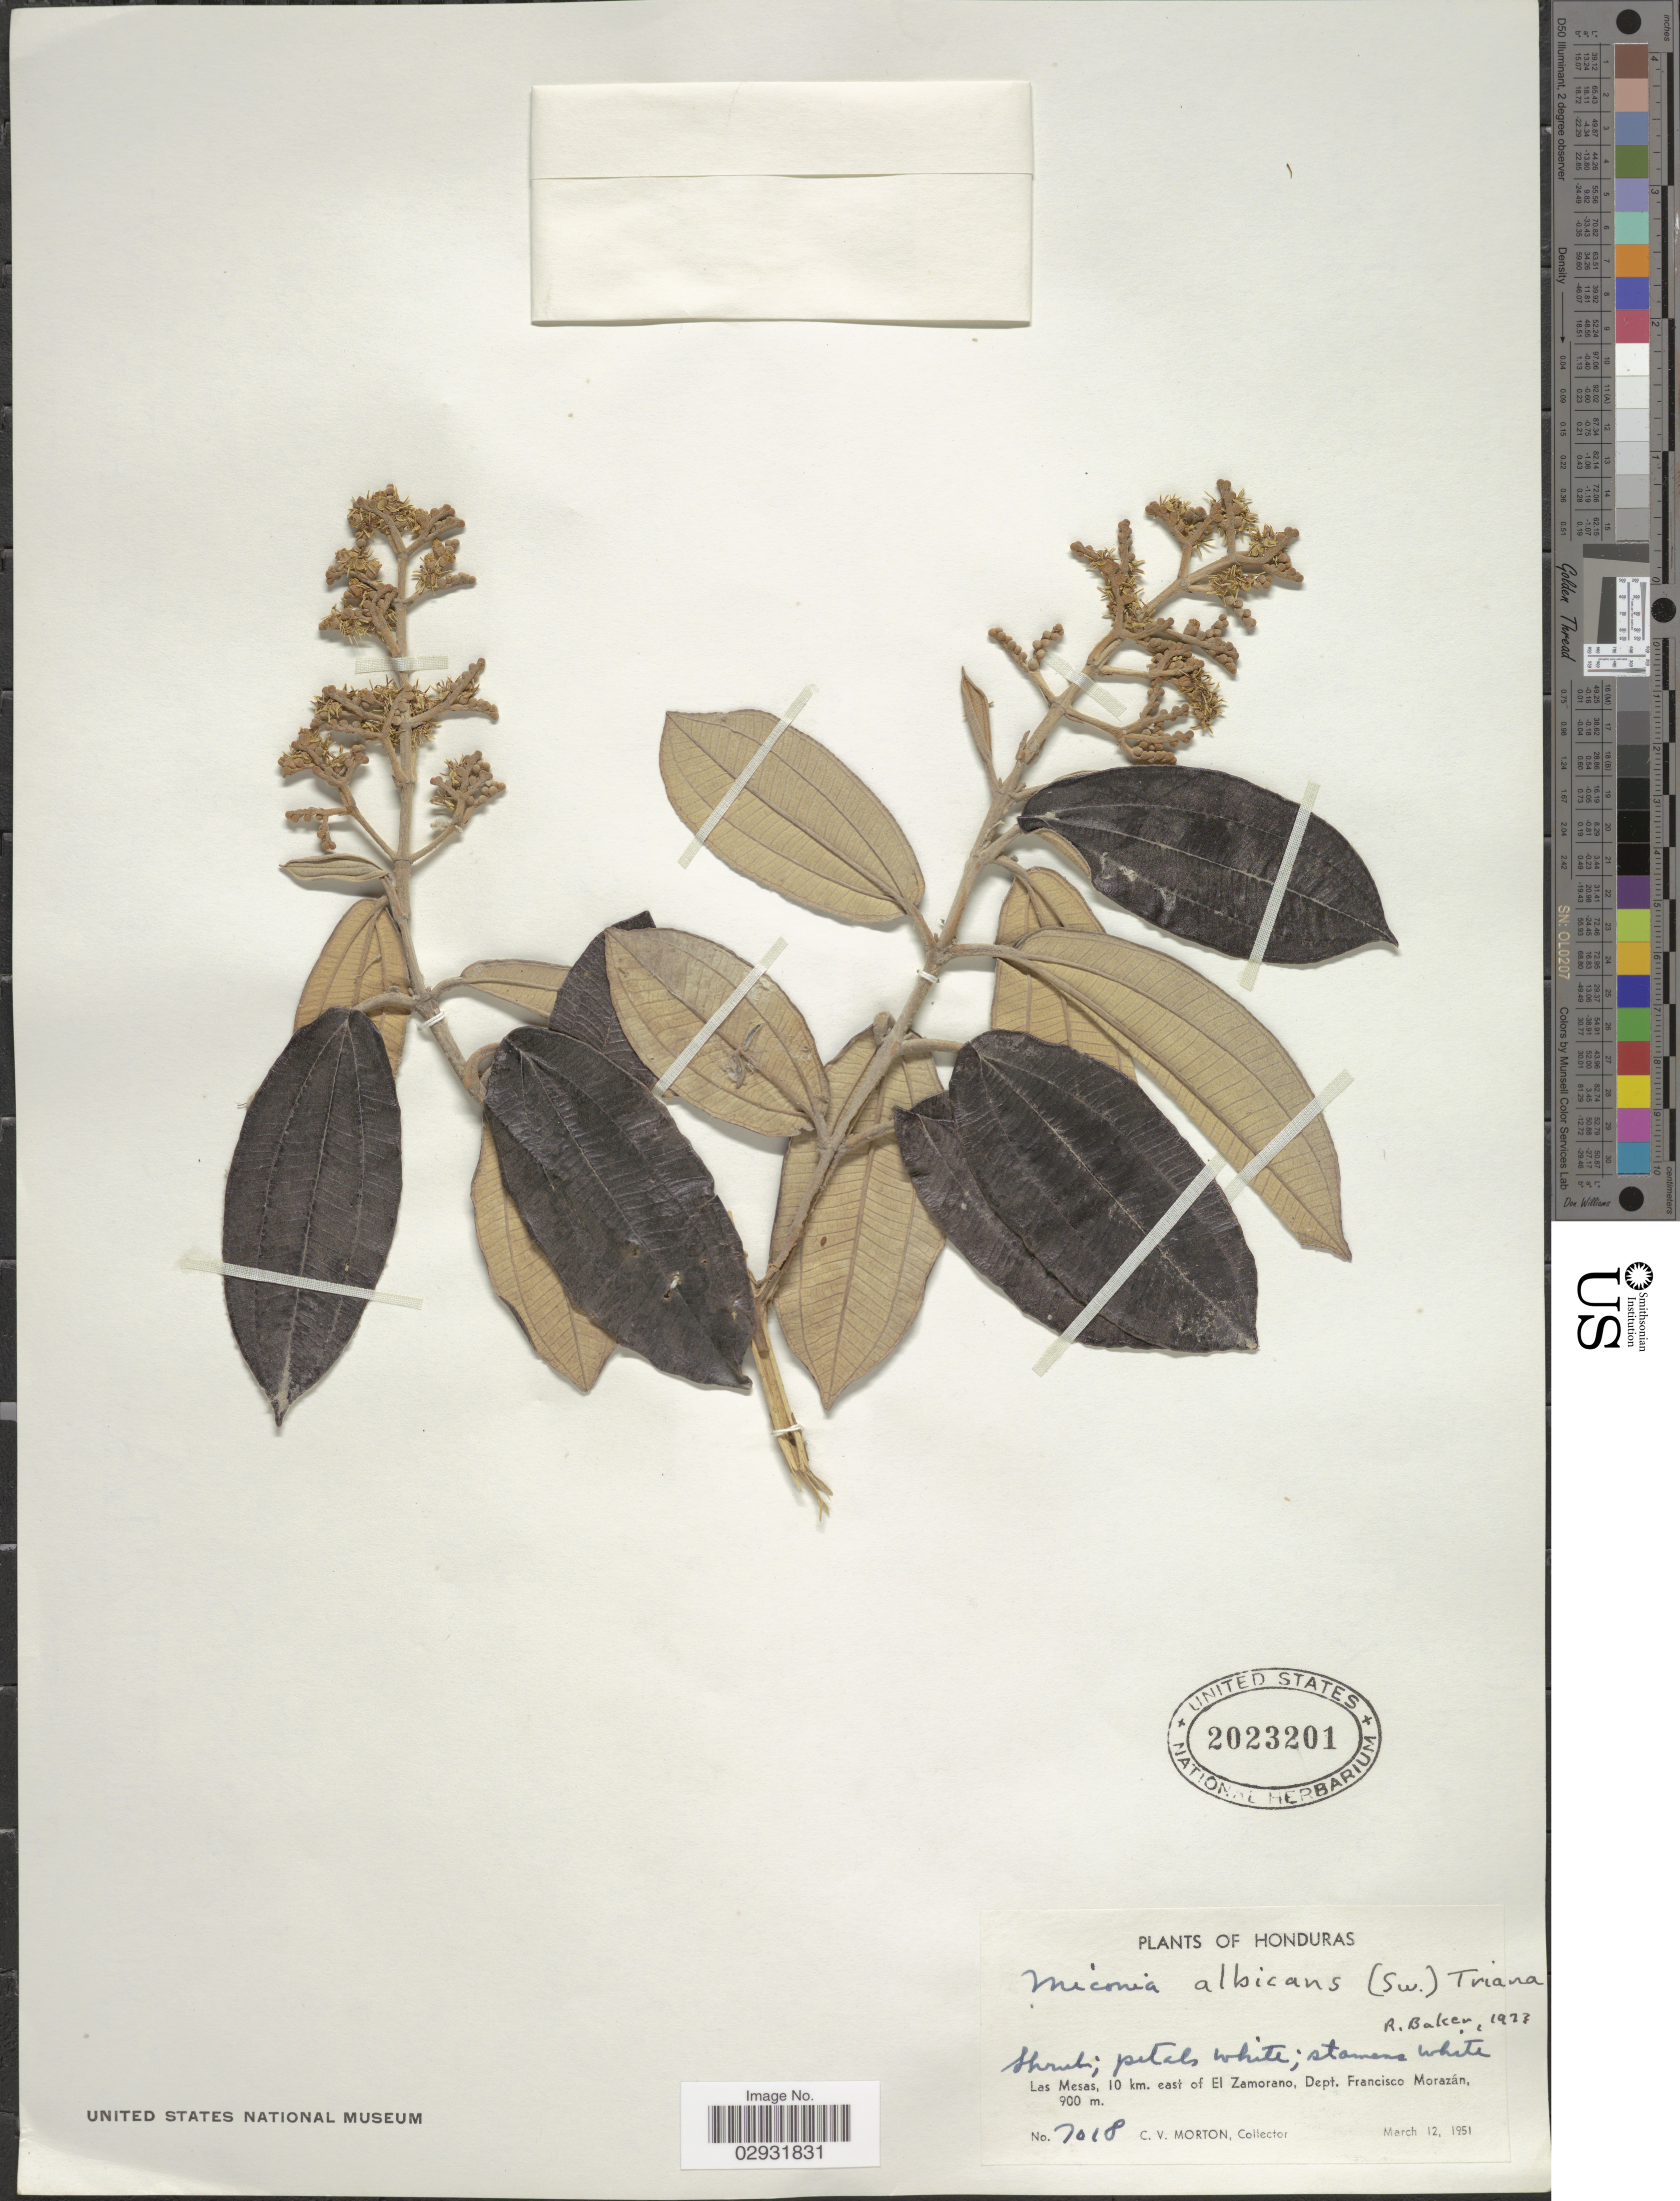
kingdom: Plantae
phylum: Tracheophyta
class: Magnoliopsida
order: Myrtales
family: Melastomataceae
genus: Miconia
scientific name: Miconia albicans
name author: (Sw.) Steud.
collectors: C. V. Morton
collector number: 7018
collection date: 1951-03-12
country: Honduras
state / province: Fco. Morazán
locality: Las Mesas, 10 km. east of El Zamorano, Dept. Francisco Morazán.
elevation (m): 900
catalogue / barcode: US 2023201